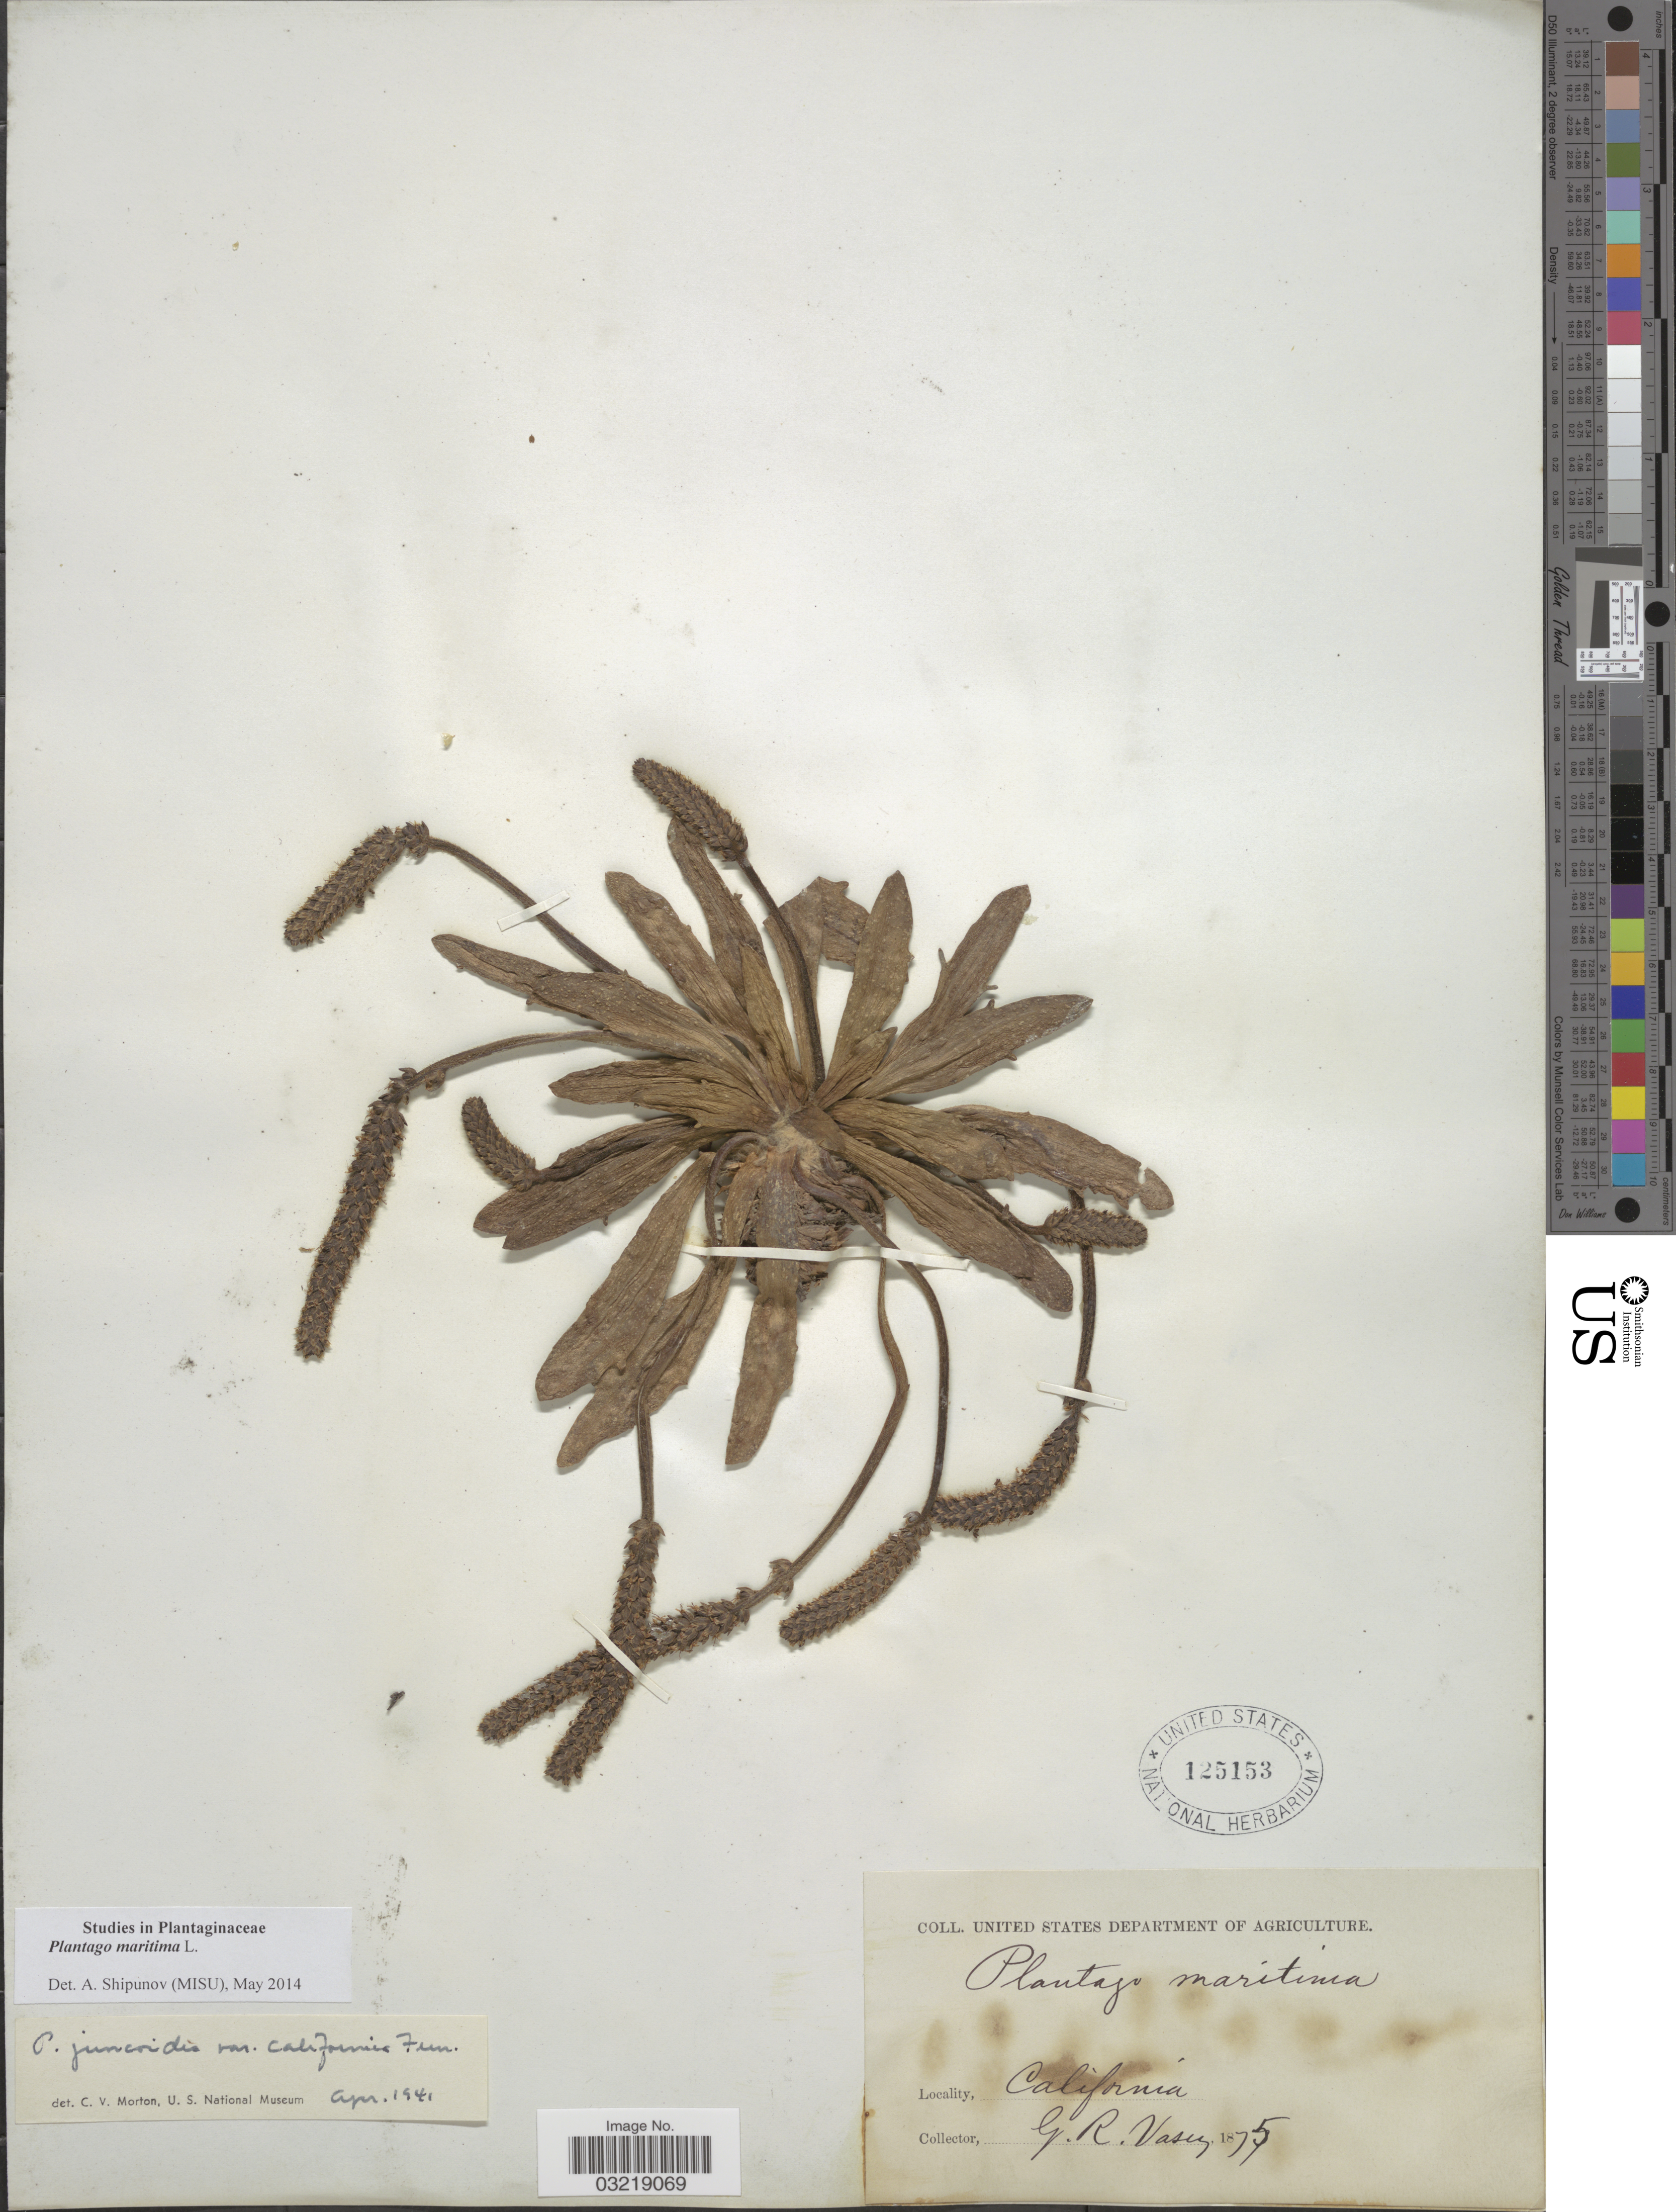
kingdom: Plantae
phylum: Tracheophyta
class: Magnoliopsida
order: Lamiales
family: Plantaginaceae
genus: Plantago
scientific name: Plantago maritima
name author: L.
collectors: G. R. Vasey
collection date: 1875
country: United States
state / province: California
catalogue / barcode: US 125153